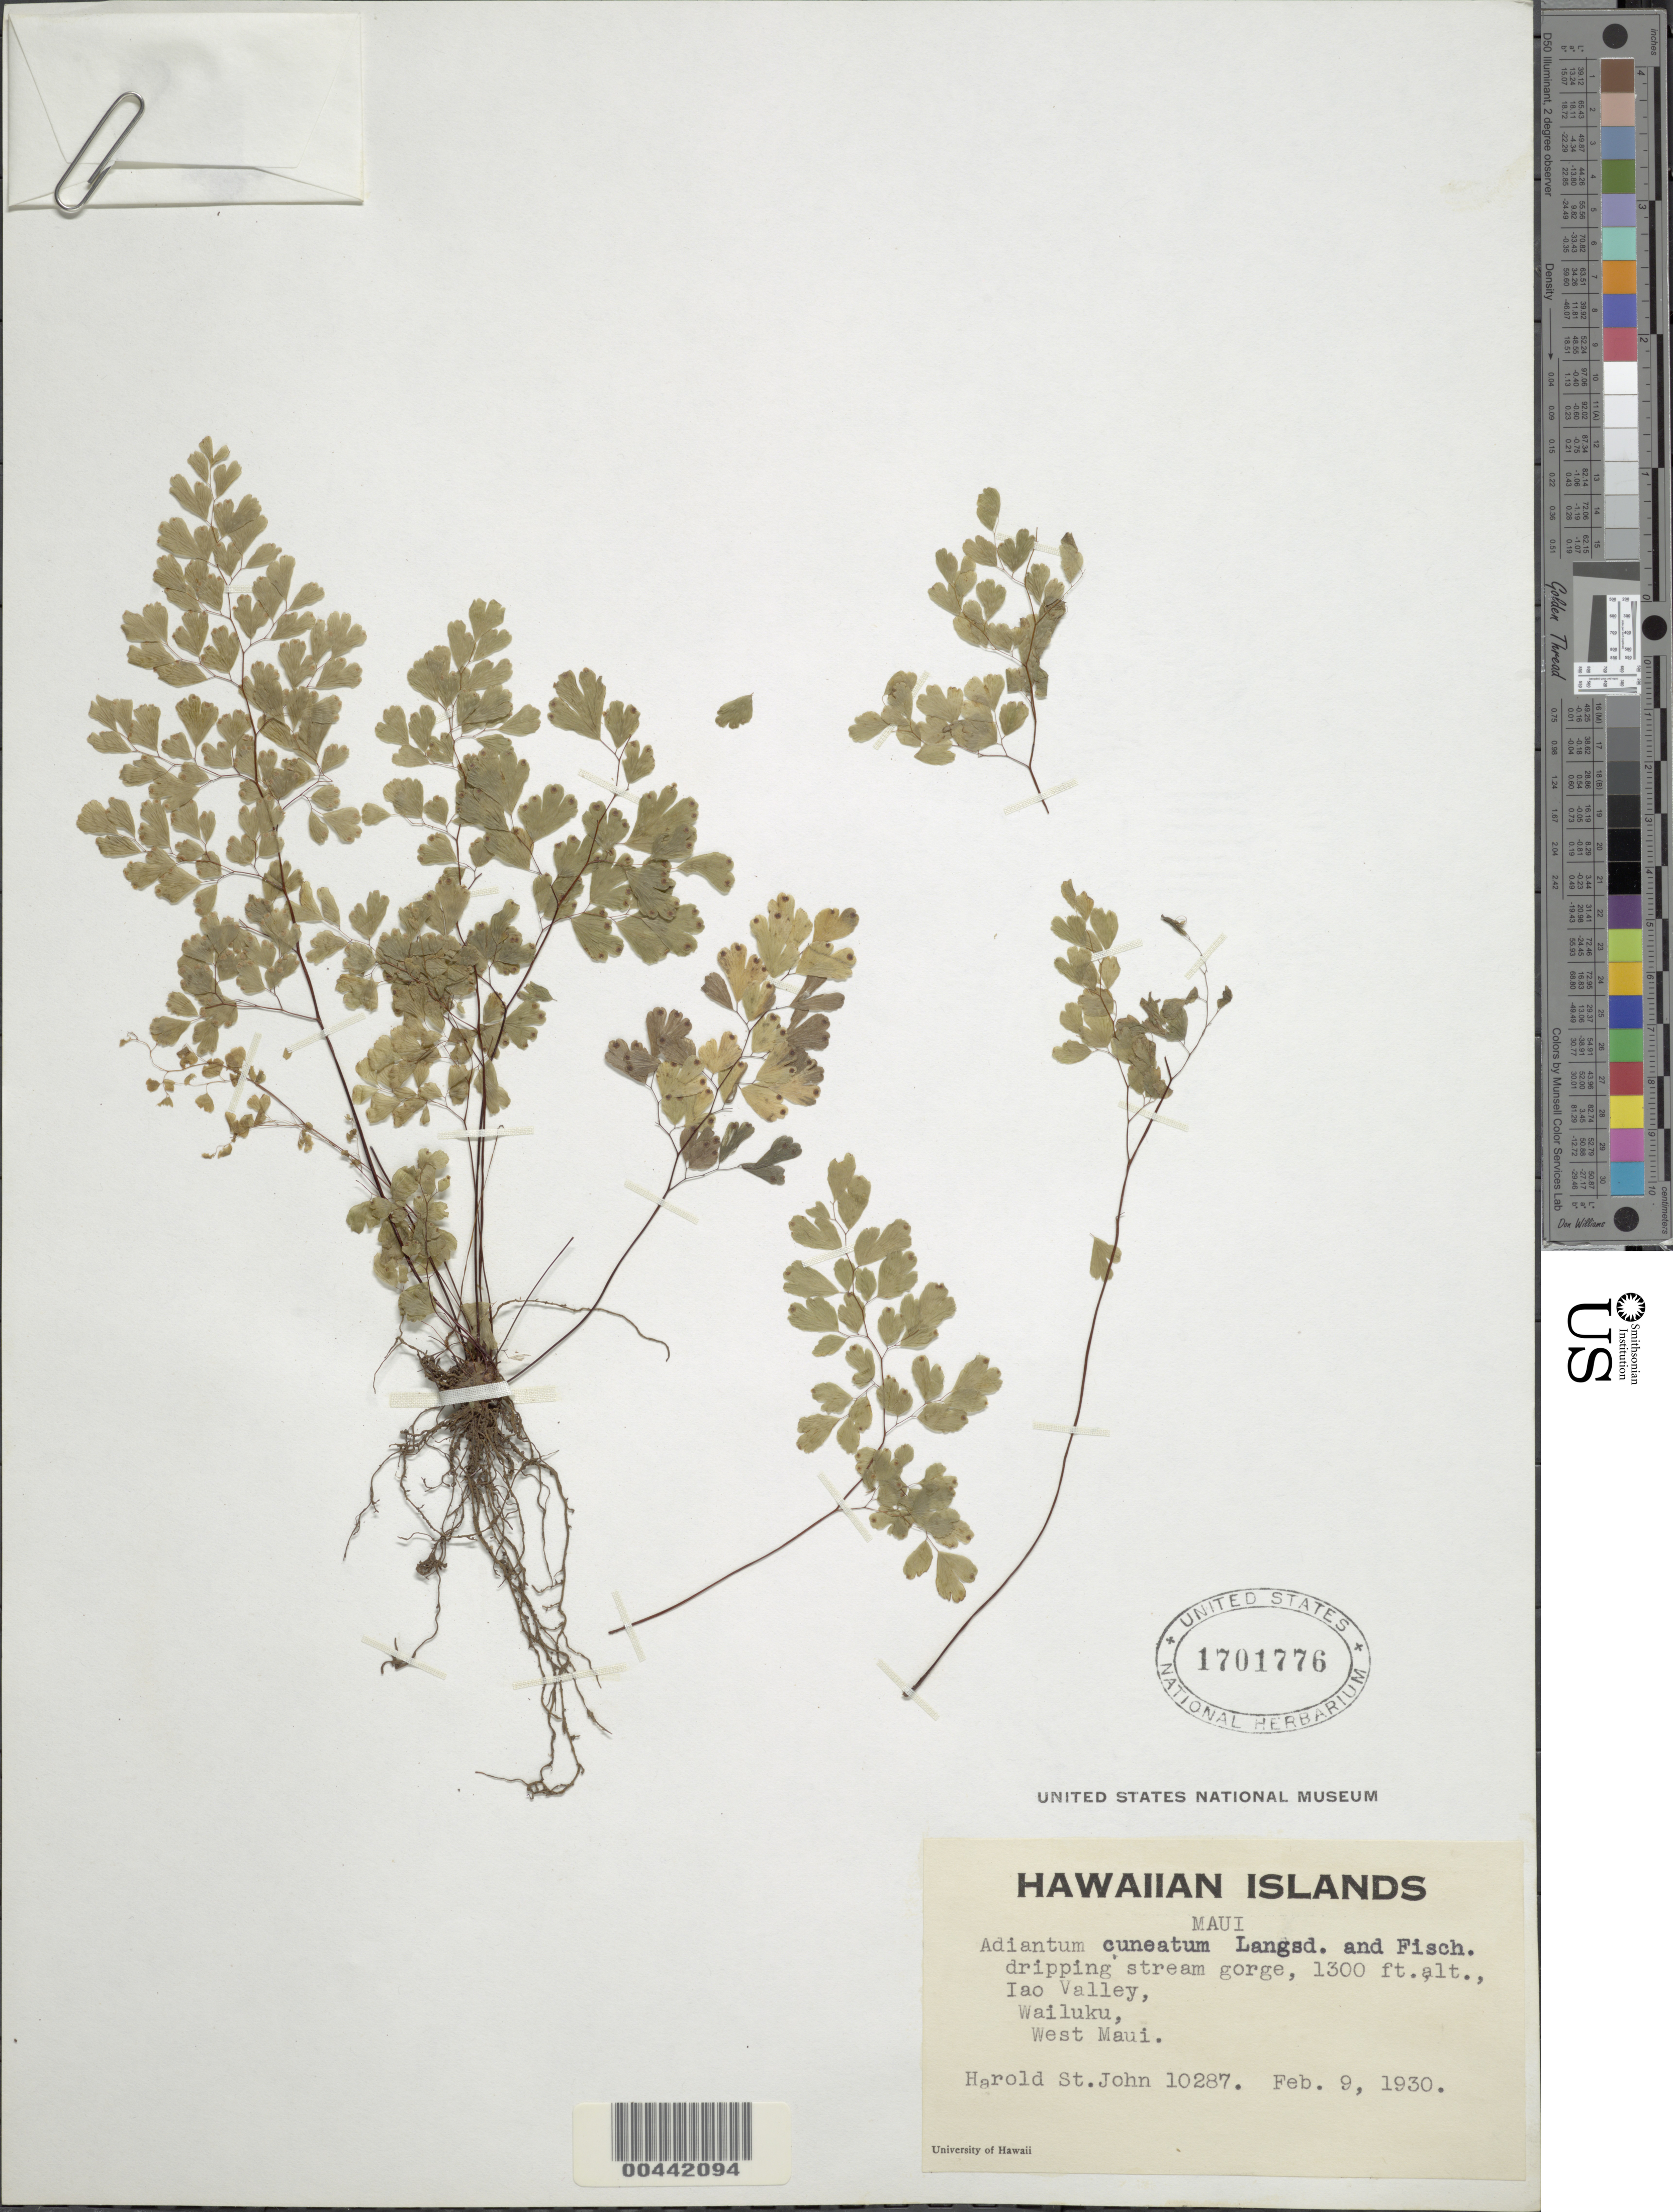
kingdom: Plantae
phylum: Tracheophyta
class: Polypodiopsida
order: Polypodiales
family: Pteridaceae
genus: Adiantum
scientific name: Adiantum raddianum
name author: C. Presl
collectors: H. St. John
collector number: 10287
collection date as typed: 9 Feb 1930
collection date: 1930-02-09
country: United States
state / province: Hawaii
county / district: Maui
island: Maui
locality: Iao Valley, Wailuku, W Maui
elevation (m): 396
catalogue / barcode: US 1701776